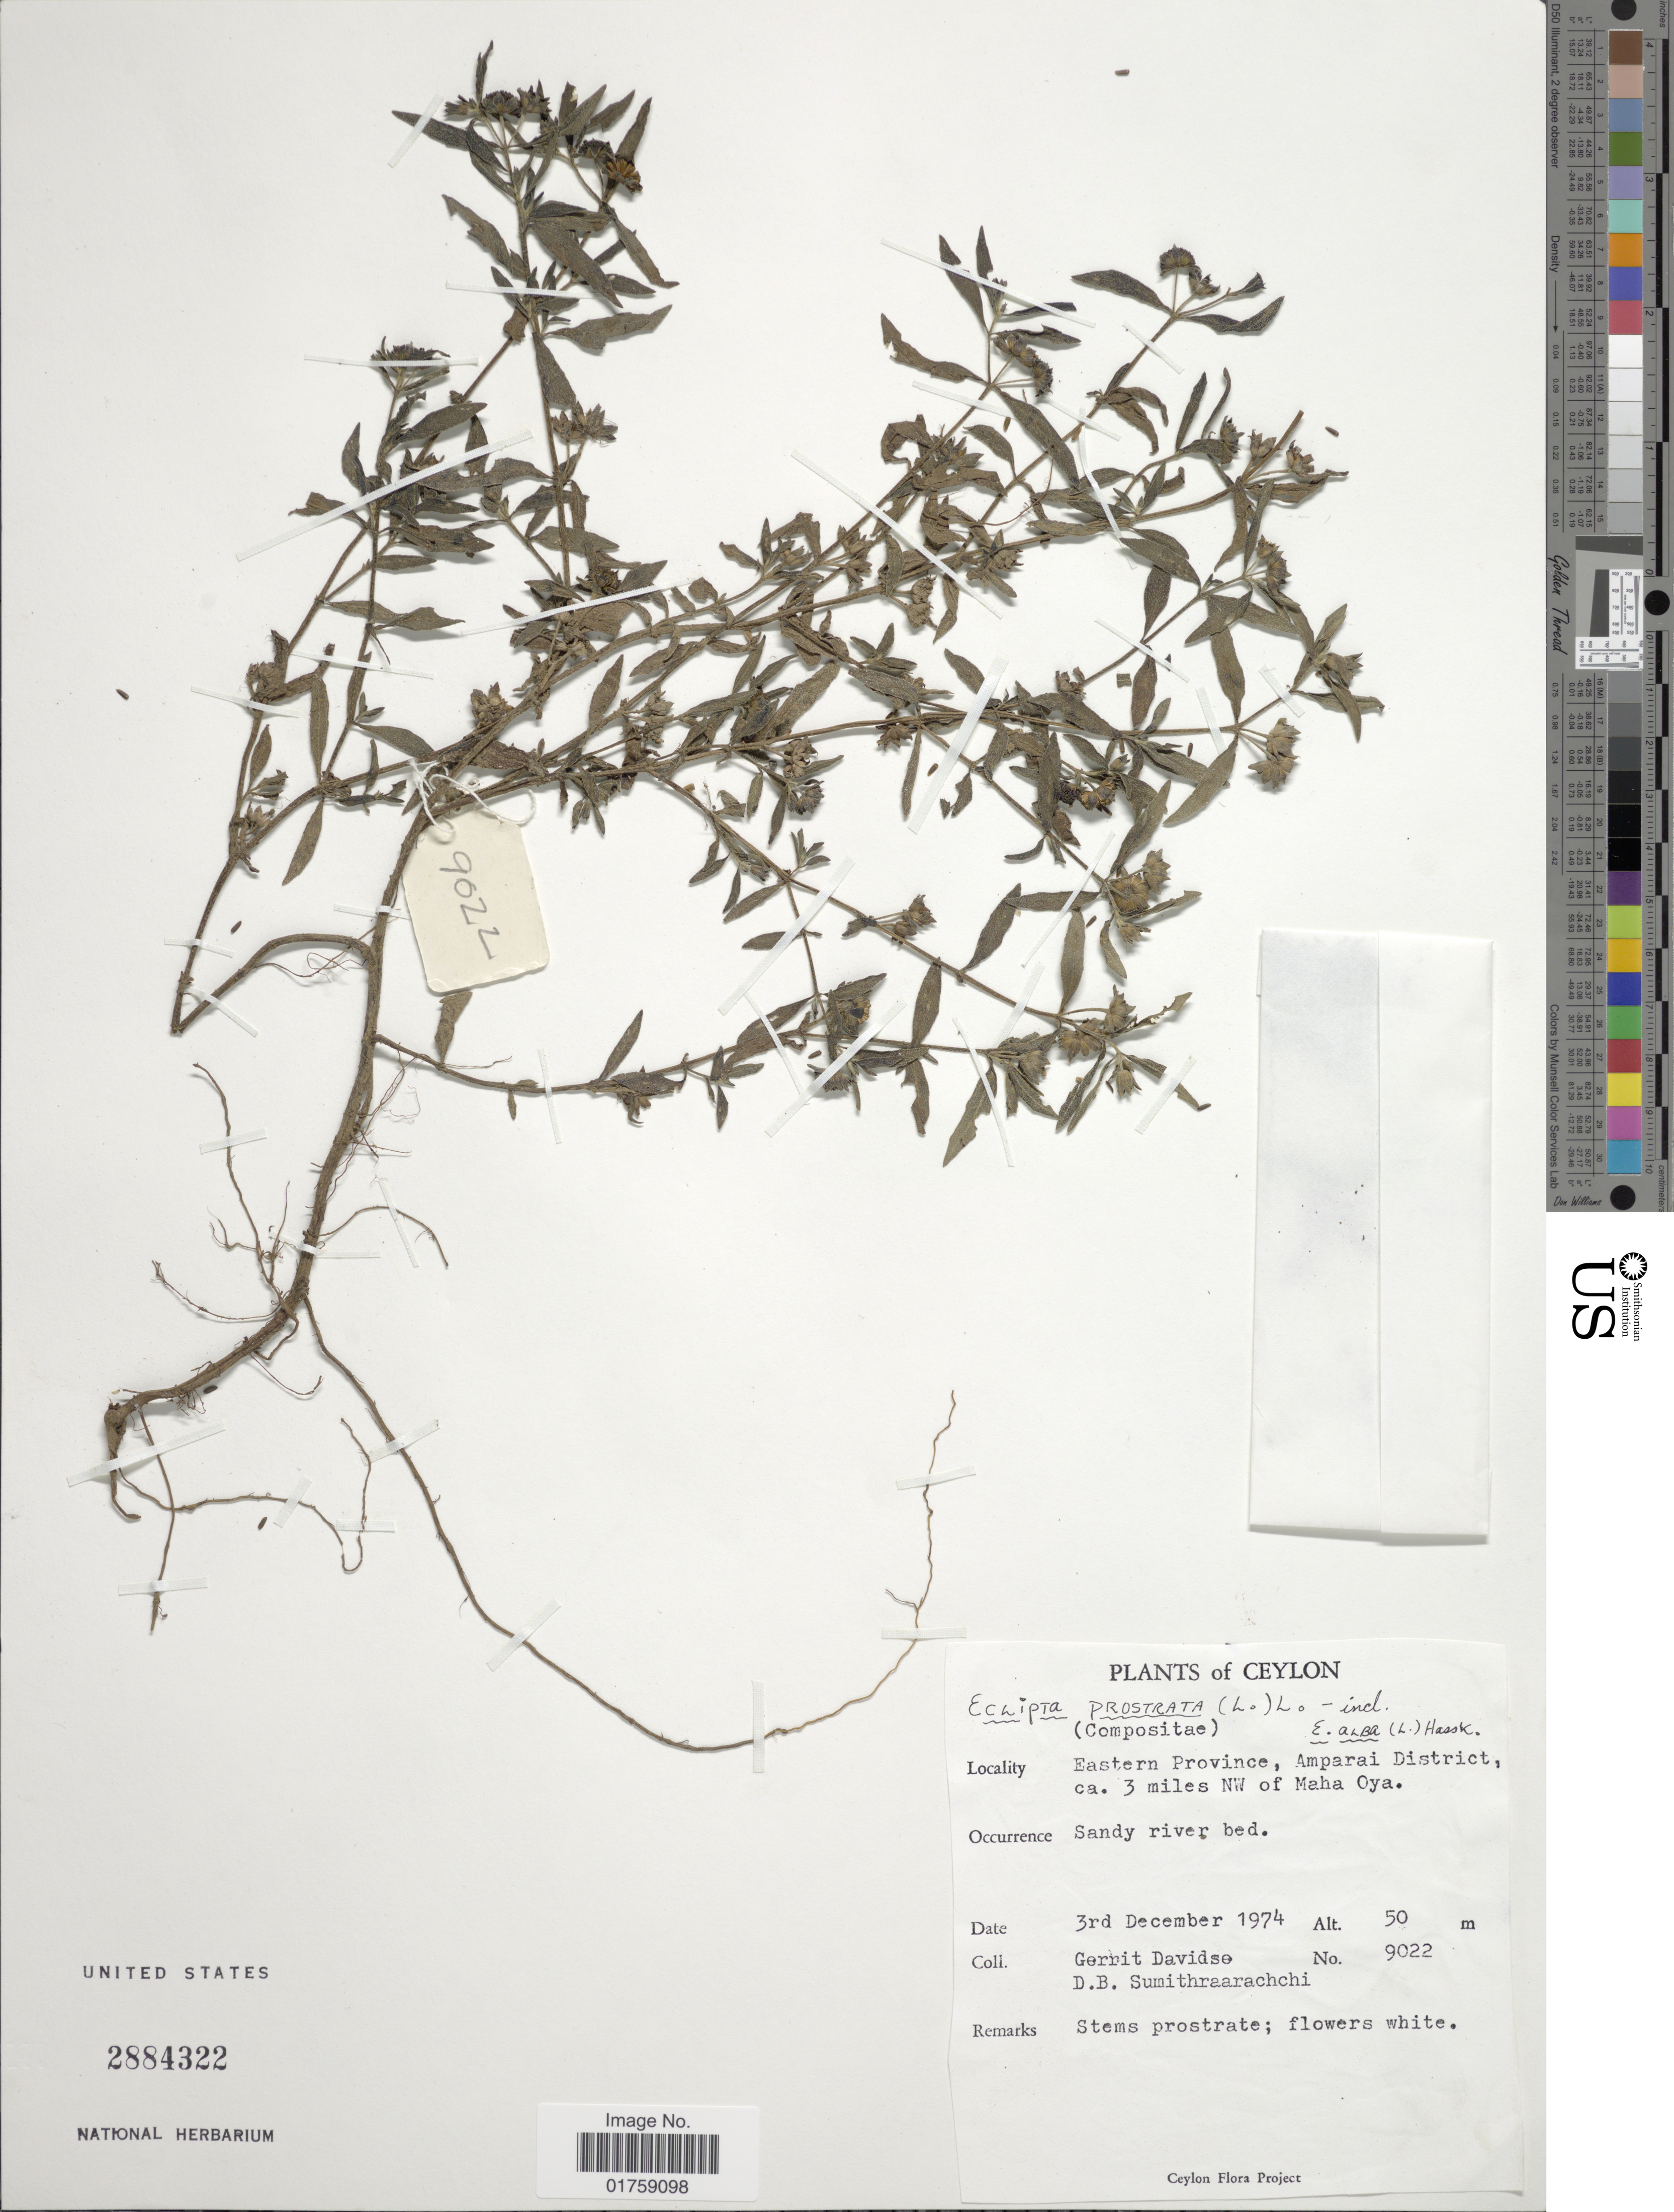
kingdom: Plantae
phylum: Tracheophyta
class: Magnoliopsida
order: Asterales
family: Asteraceae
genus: Eclipta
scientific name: Eclipta prostrata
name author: (L.) L.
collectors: G. Davidse & D. B. Sumithraarachchi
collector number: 9022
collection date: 1974-12-03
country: Sri Lanka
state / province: Eastern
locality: Ceylon. Eastern Province, Amparai District, ca. 3 miles NW of Maha Oya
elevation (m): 50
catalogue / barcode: US 2884322